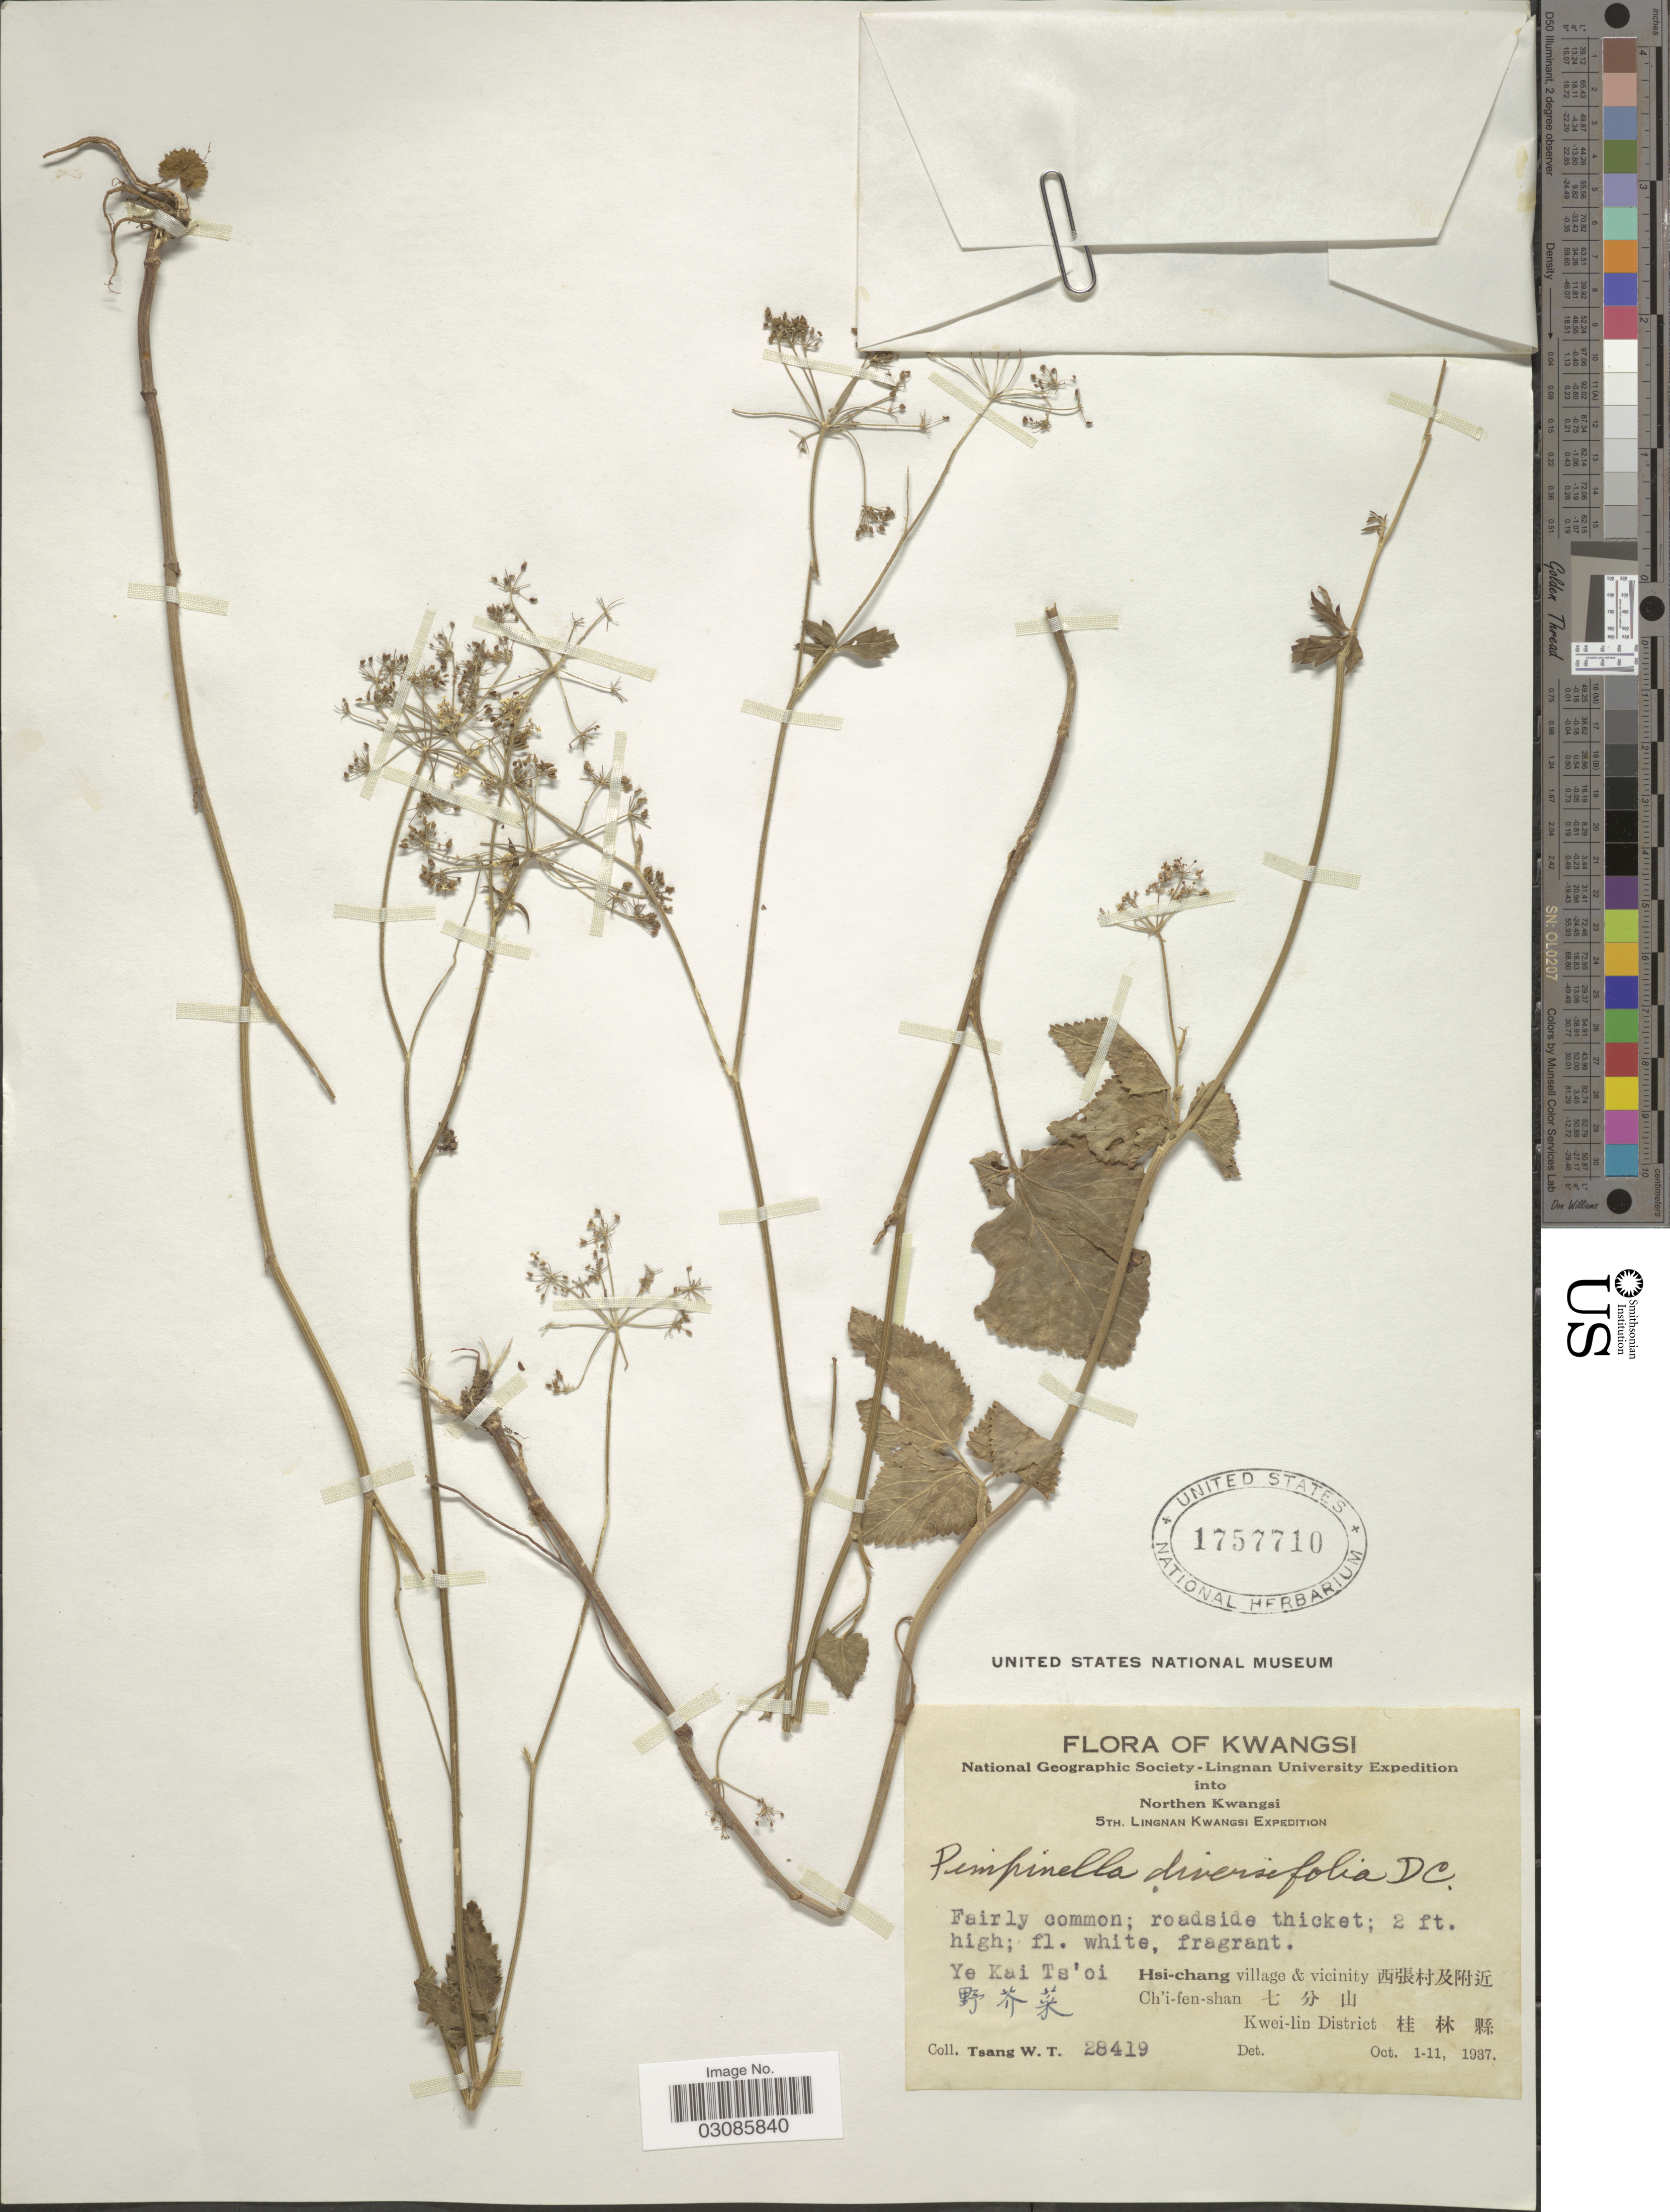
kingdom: Plantae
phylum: Tracheophyta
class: Magnoliopsida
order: Apiales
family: Apiaceae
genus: Pimpinella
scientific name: Pimpinella diversifolia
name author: DC.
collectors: W. T. Tsang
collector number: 28419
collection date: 1937-10-01/1937-10-11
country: China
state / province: Guangxi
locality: Kwangsi. Ye Kai Ts'oi. Hsi-chang village & vicinity. Ch'i-fen-shan. Kwei-lin District.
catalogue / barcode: US 1757710